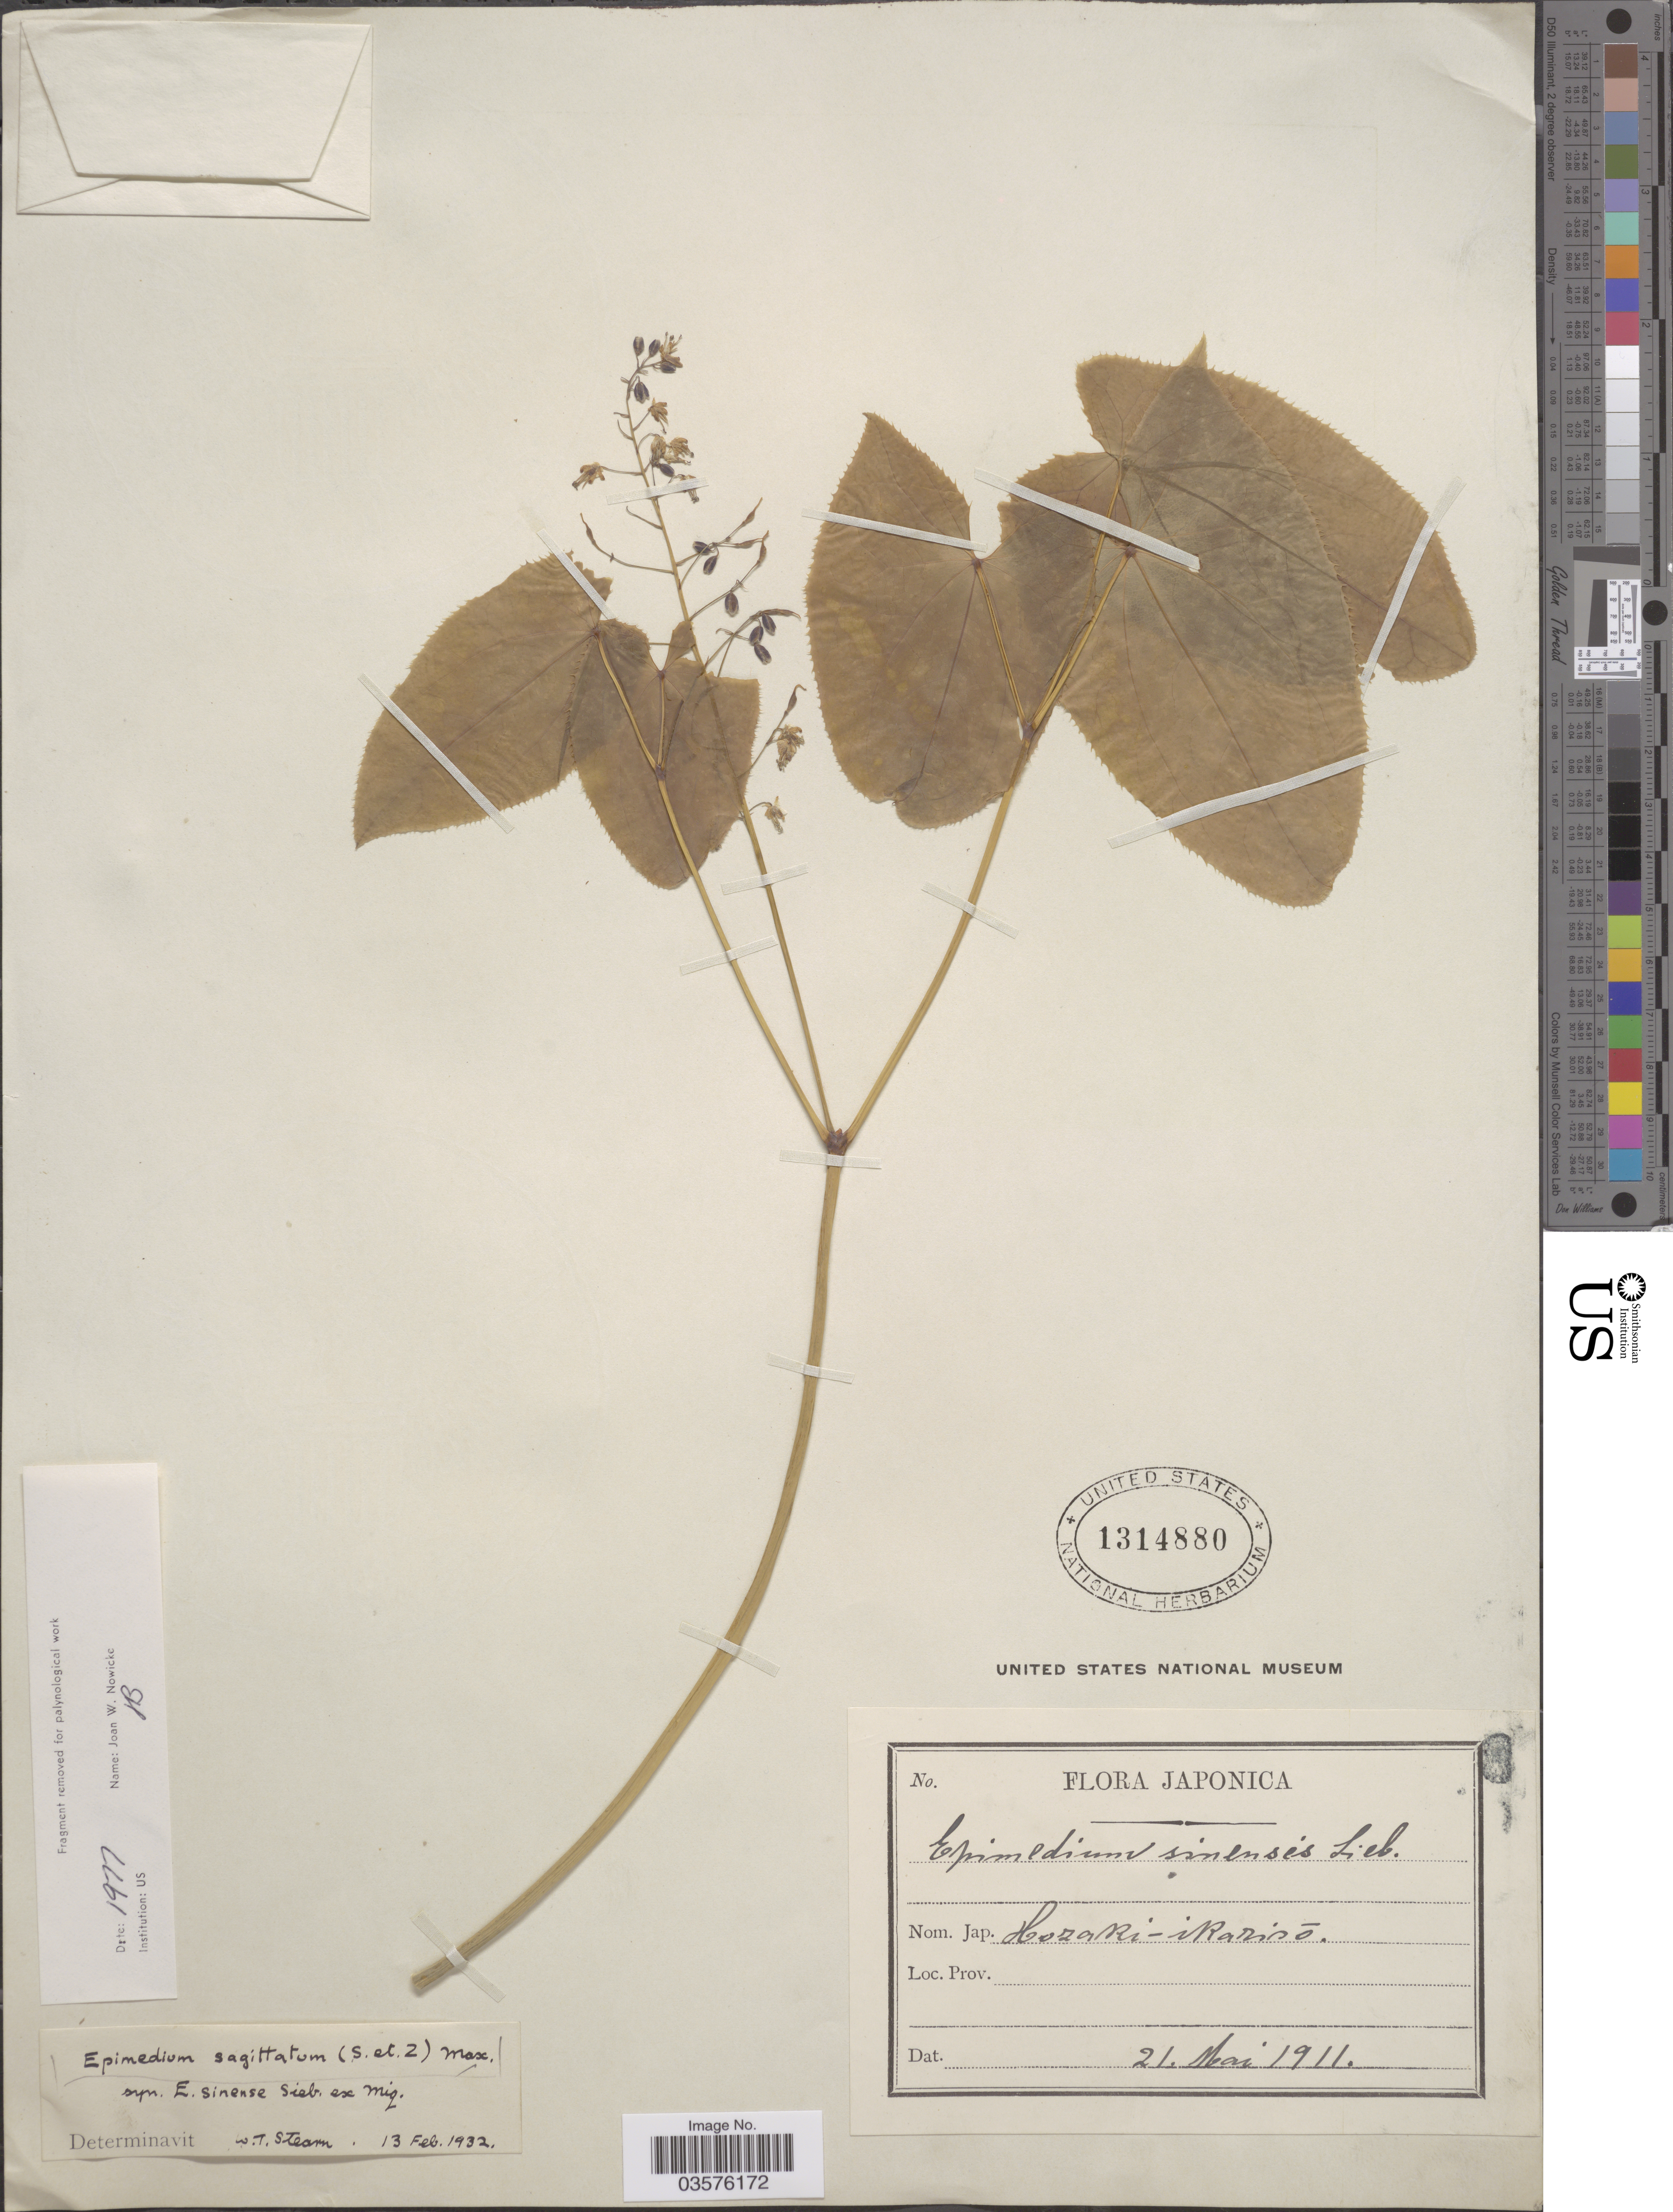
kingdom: Plantae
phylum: Tracheophyta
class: Magnoliopsida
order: Ranunculales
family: Berberidaceae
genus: Epimedium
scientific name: Epimedium sagittatum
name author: (Siebold & Zucc.) Maxim.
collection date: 1911-05-21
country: Japan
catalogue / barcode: US 1314880